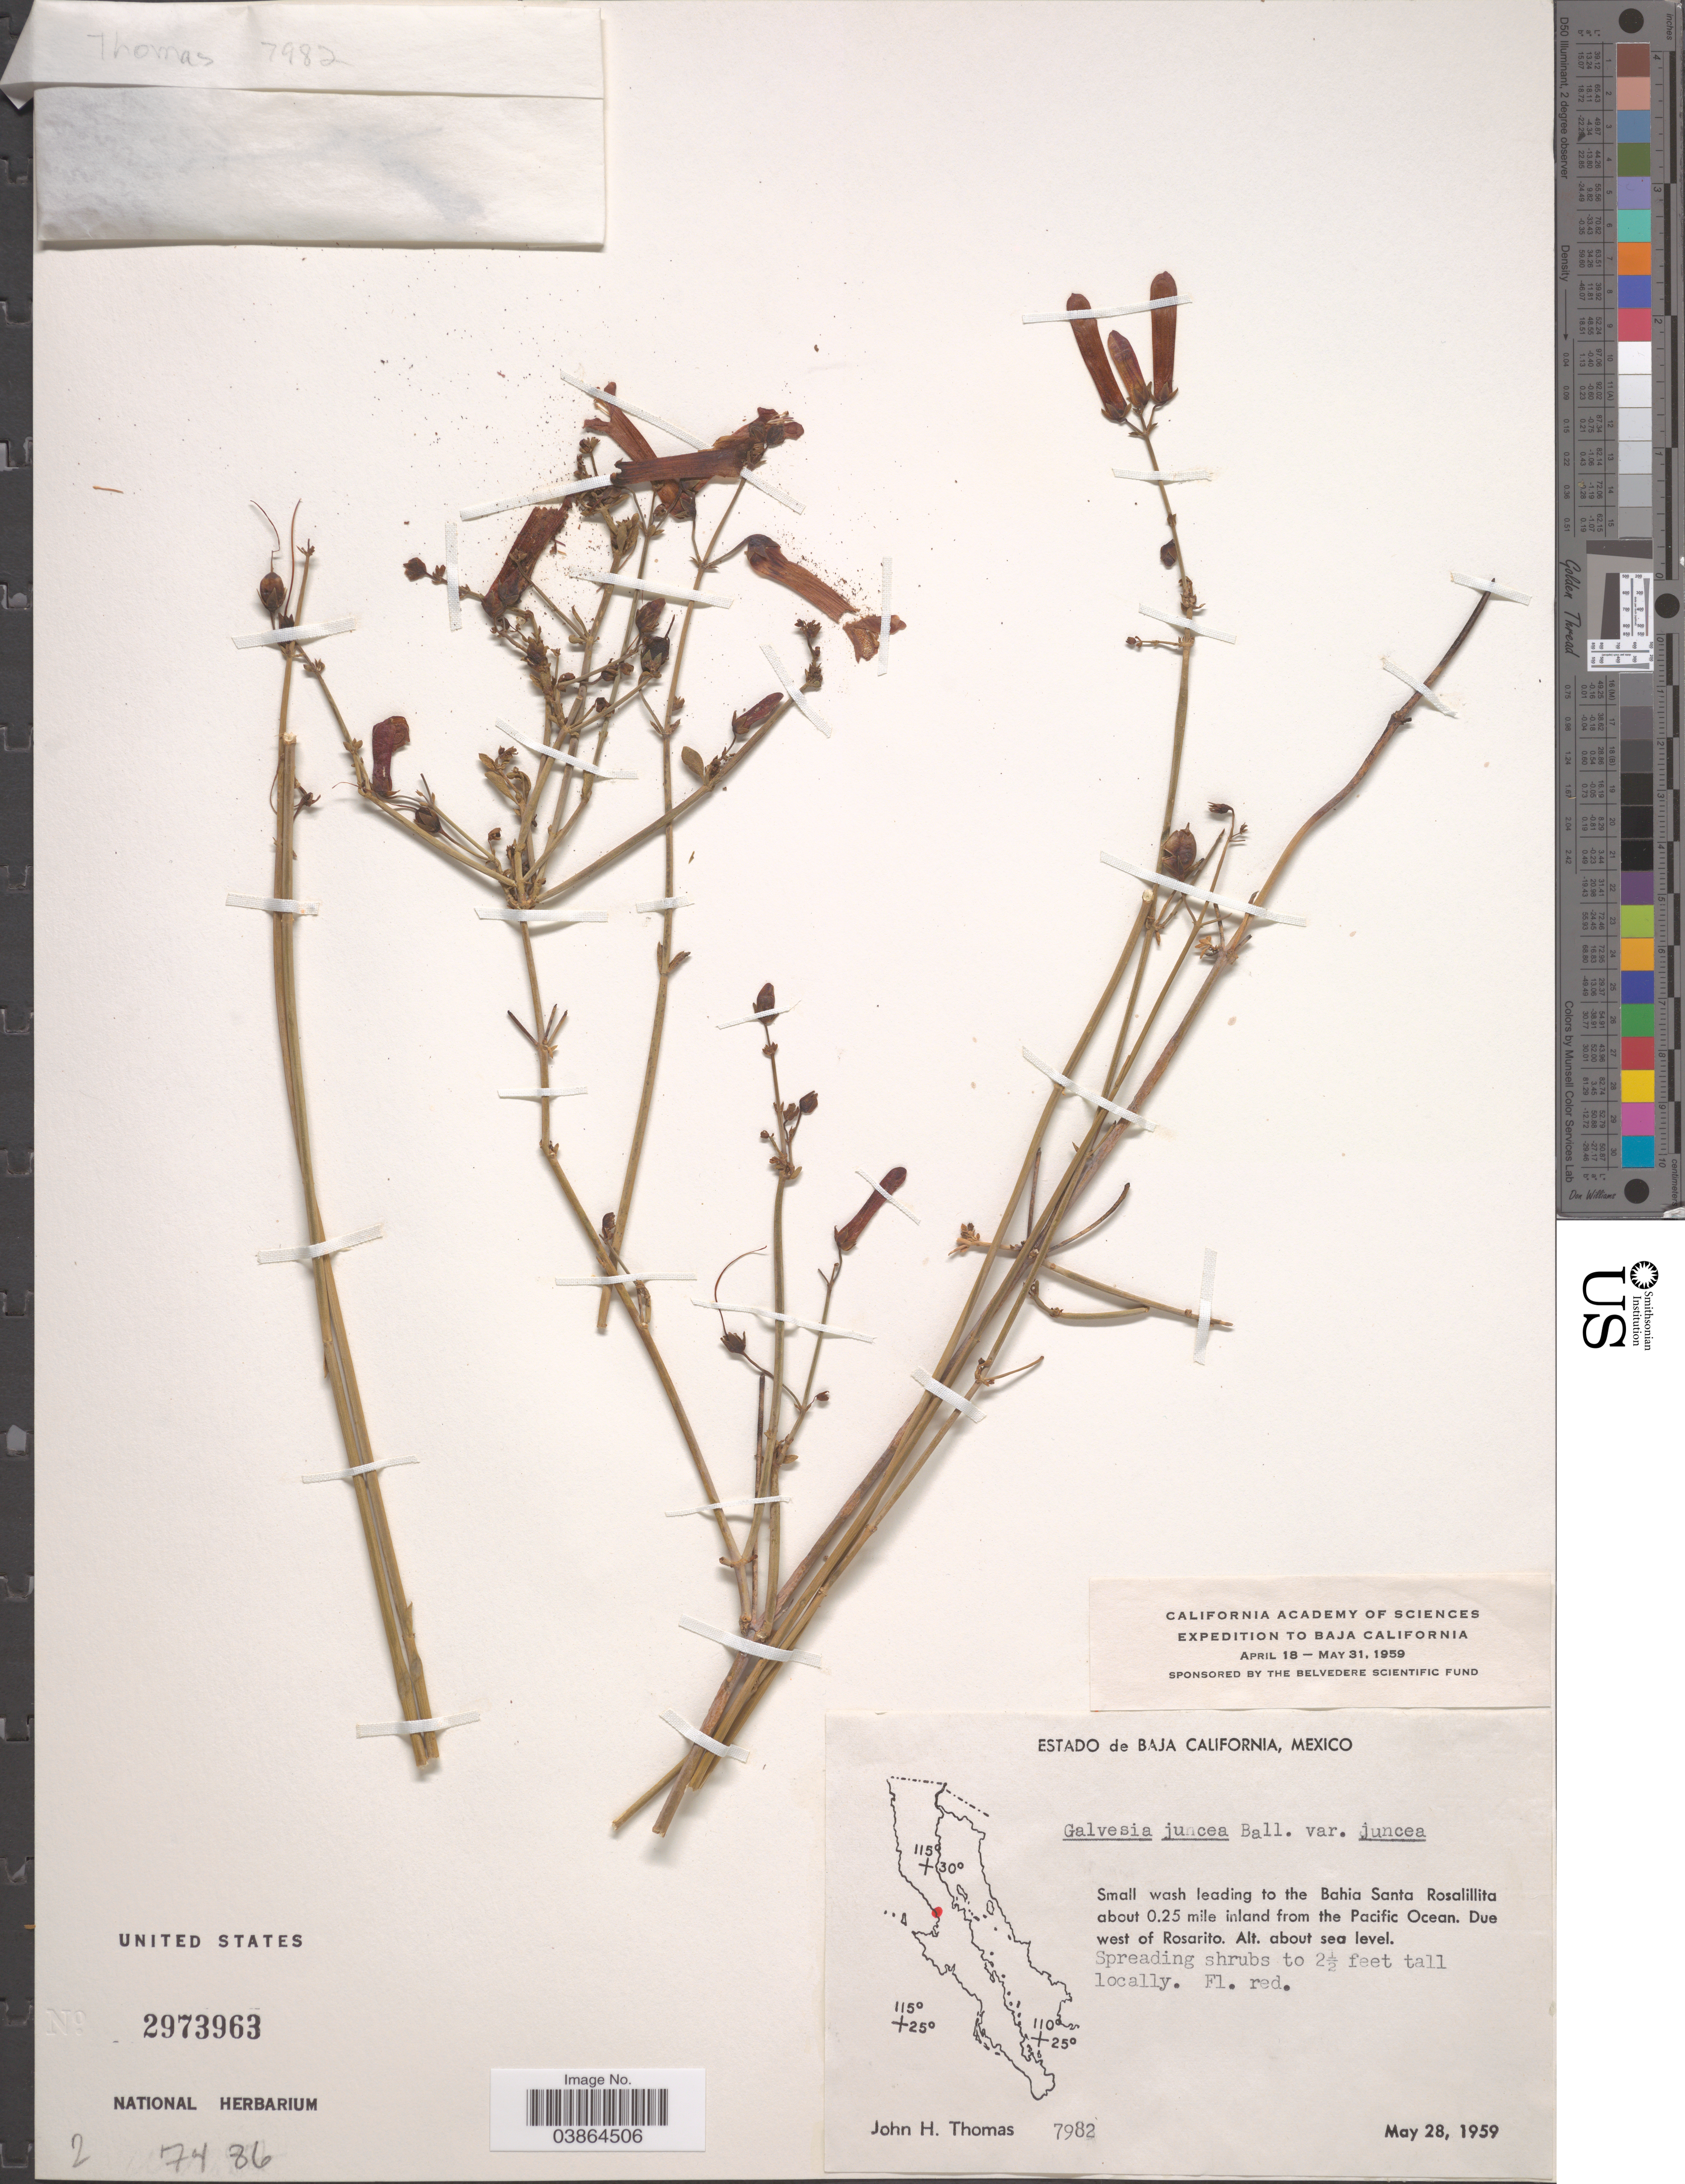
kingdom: Plantae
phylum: Tracheophyta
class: Magnoliopsida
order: Lamiales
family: Plantaginaceae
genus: Gambelia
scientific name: Gambelia juncea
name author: (Benth.) D.A. Sutton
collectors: J. H. Thomas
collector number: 7982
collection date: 1959-05-28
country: Mexico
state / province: Baja California Sur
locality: Small wash leading to the Bahia Santa Rosalillita about 0.25 mile inland from the Pacific Ocean. Due west of Rosarito.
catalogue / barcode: US 2973963